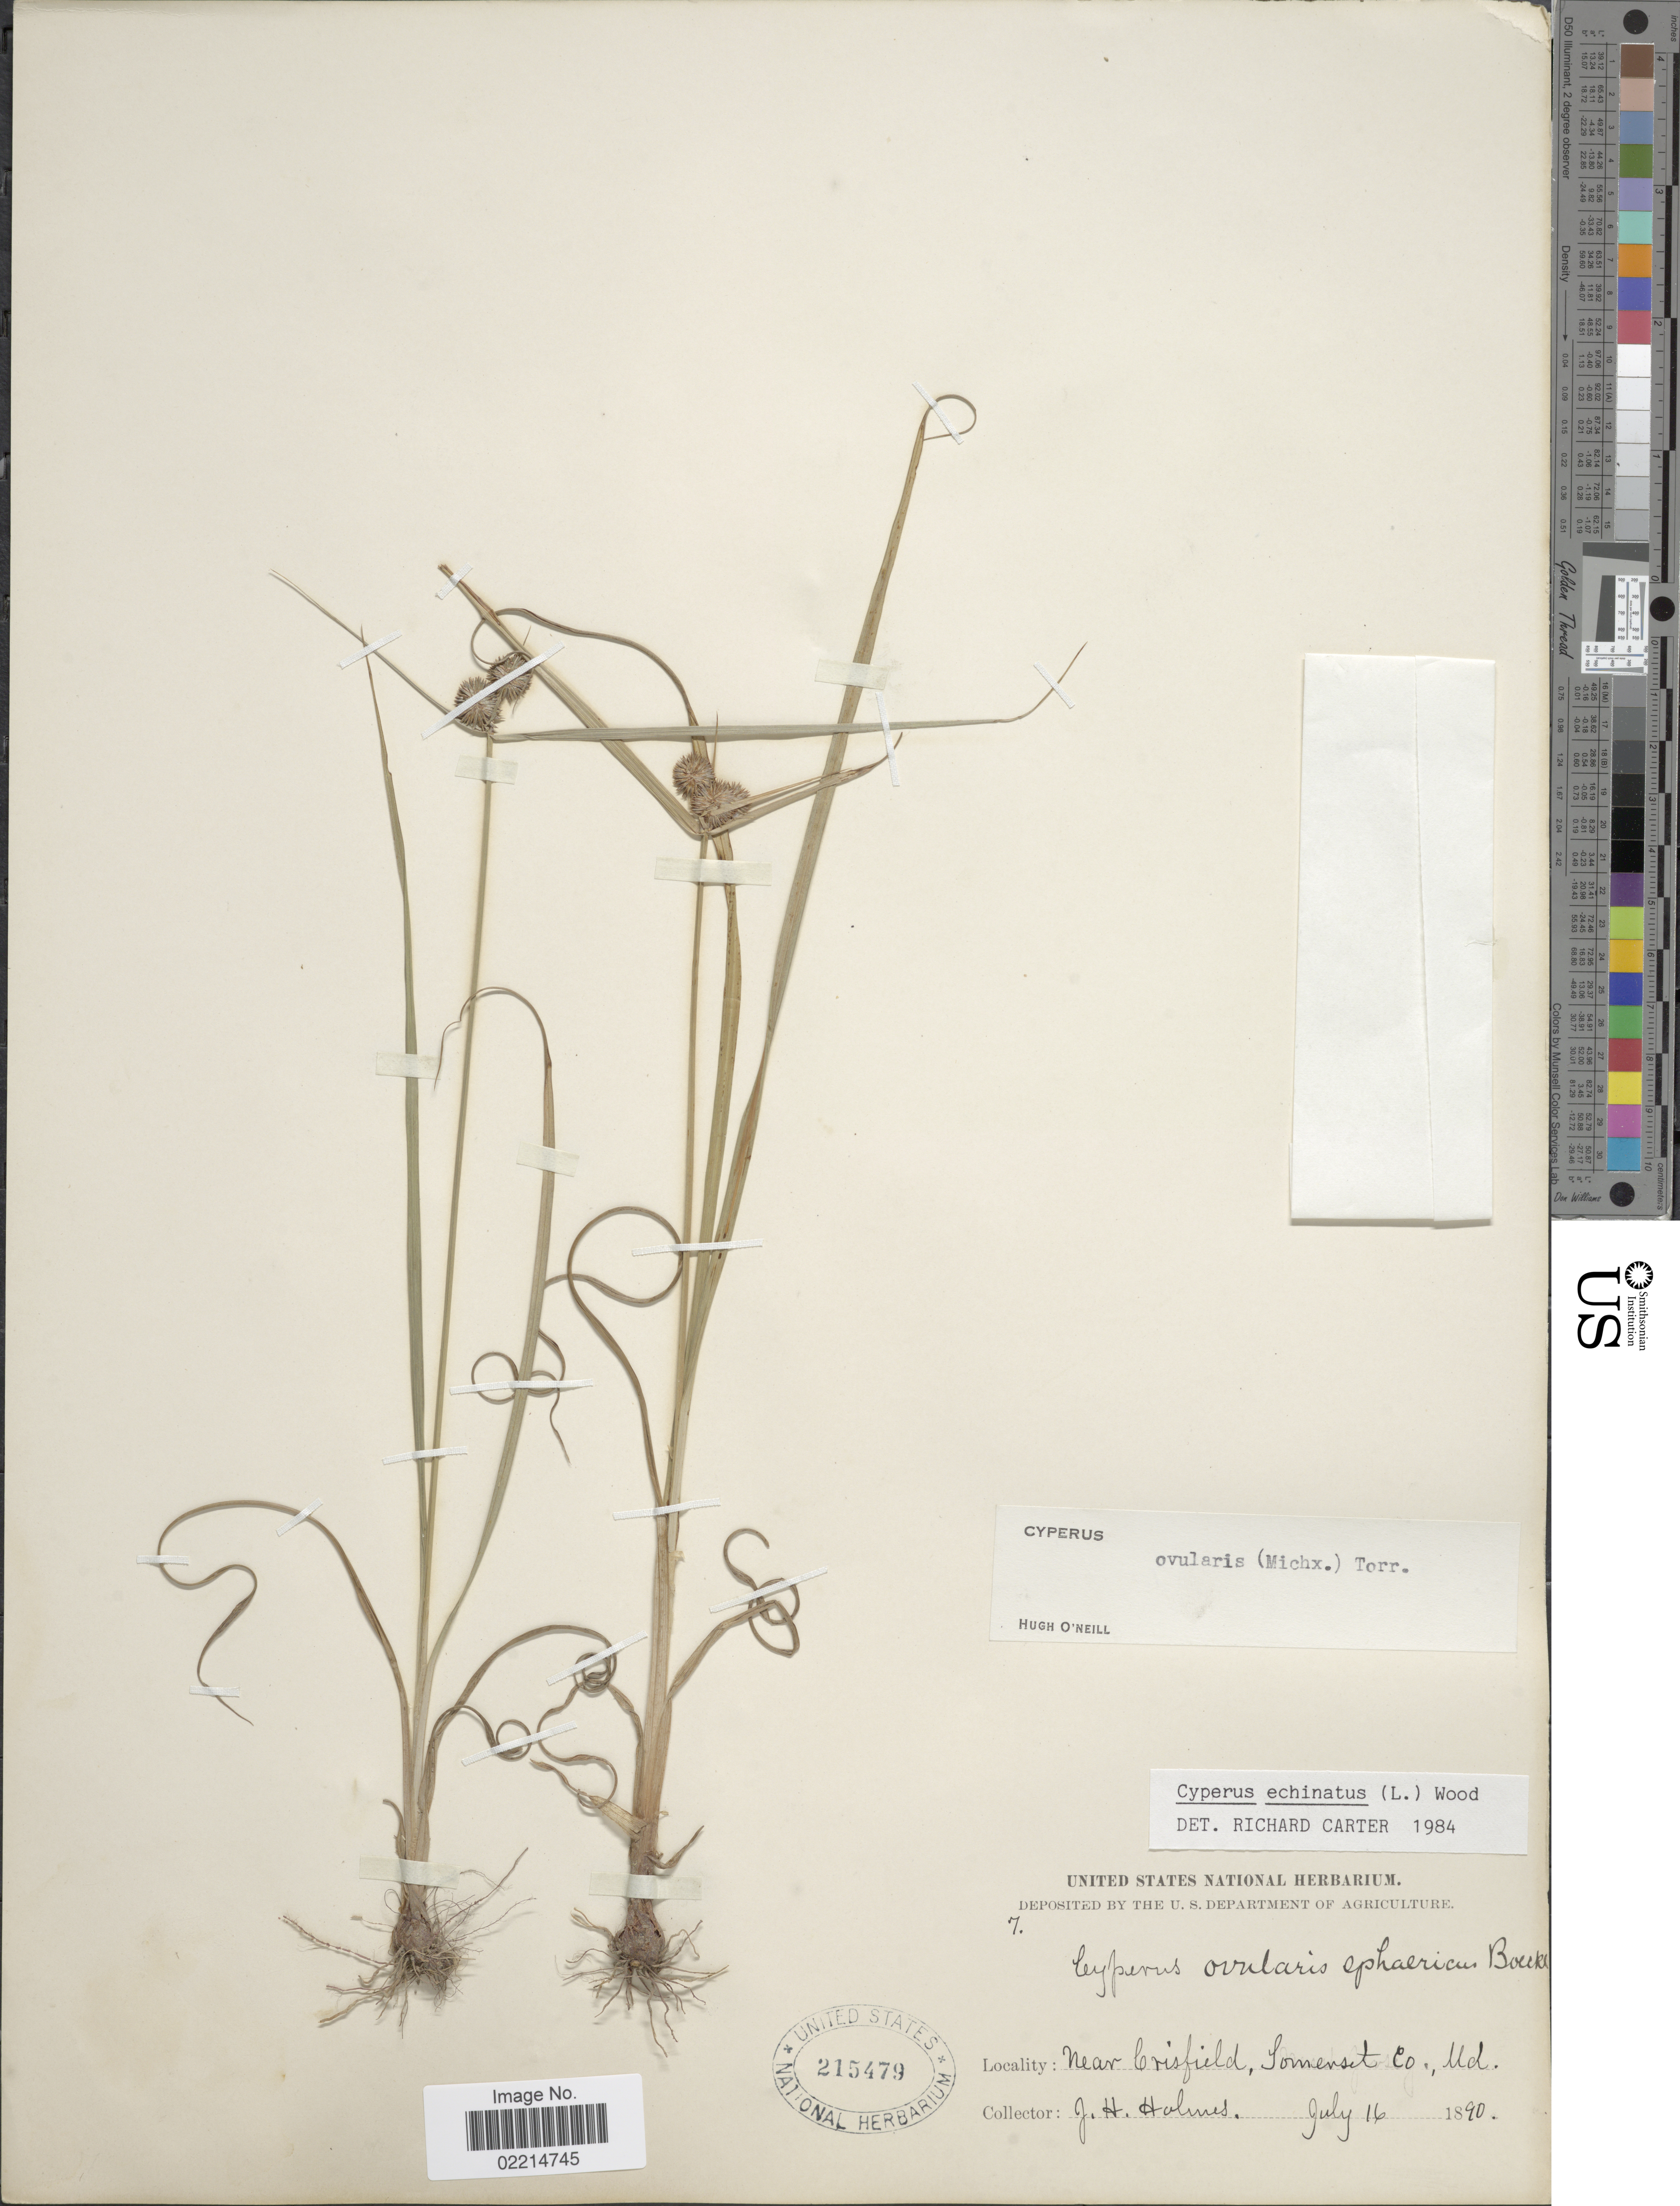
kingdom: Plantae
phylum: Tracheophyta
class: Liliopsida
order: Poales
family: Cyperaceae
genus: Cyperus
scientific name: Cyperus echinatus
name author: (L.) Alph. Wood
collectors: J. Holmes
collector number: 7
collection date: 1890-07-16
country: United States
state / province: Maryland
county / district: Somerset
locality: Near Crisfield, Somerset Co., Md.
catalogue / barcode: US 215479